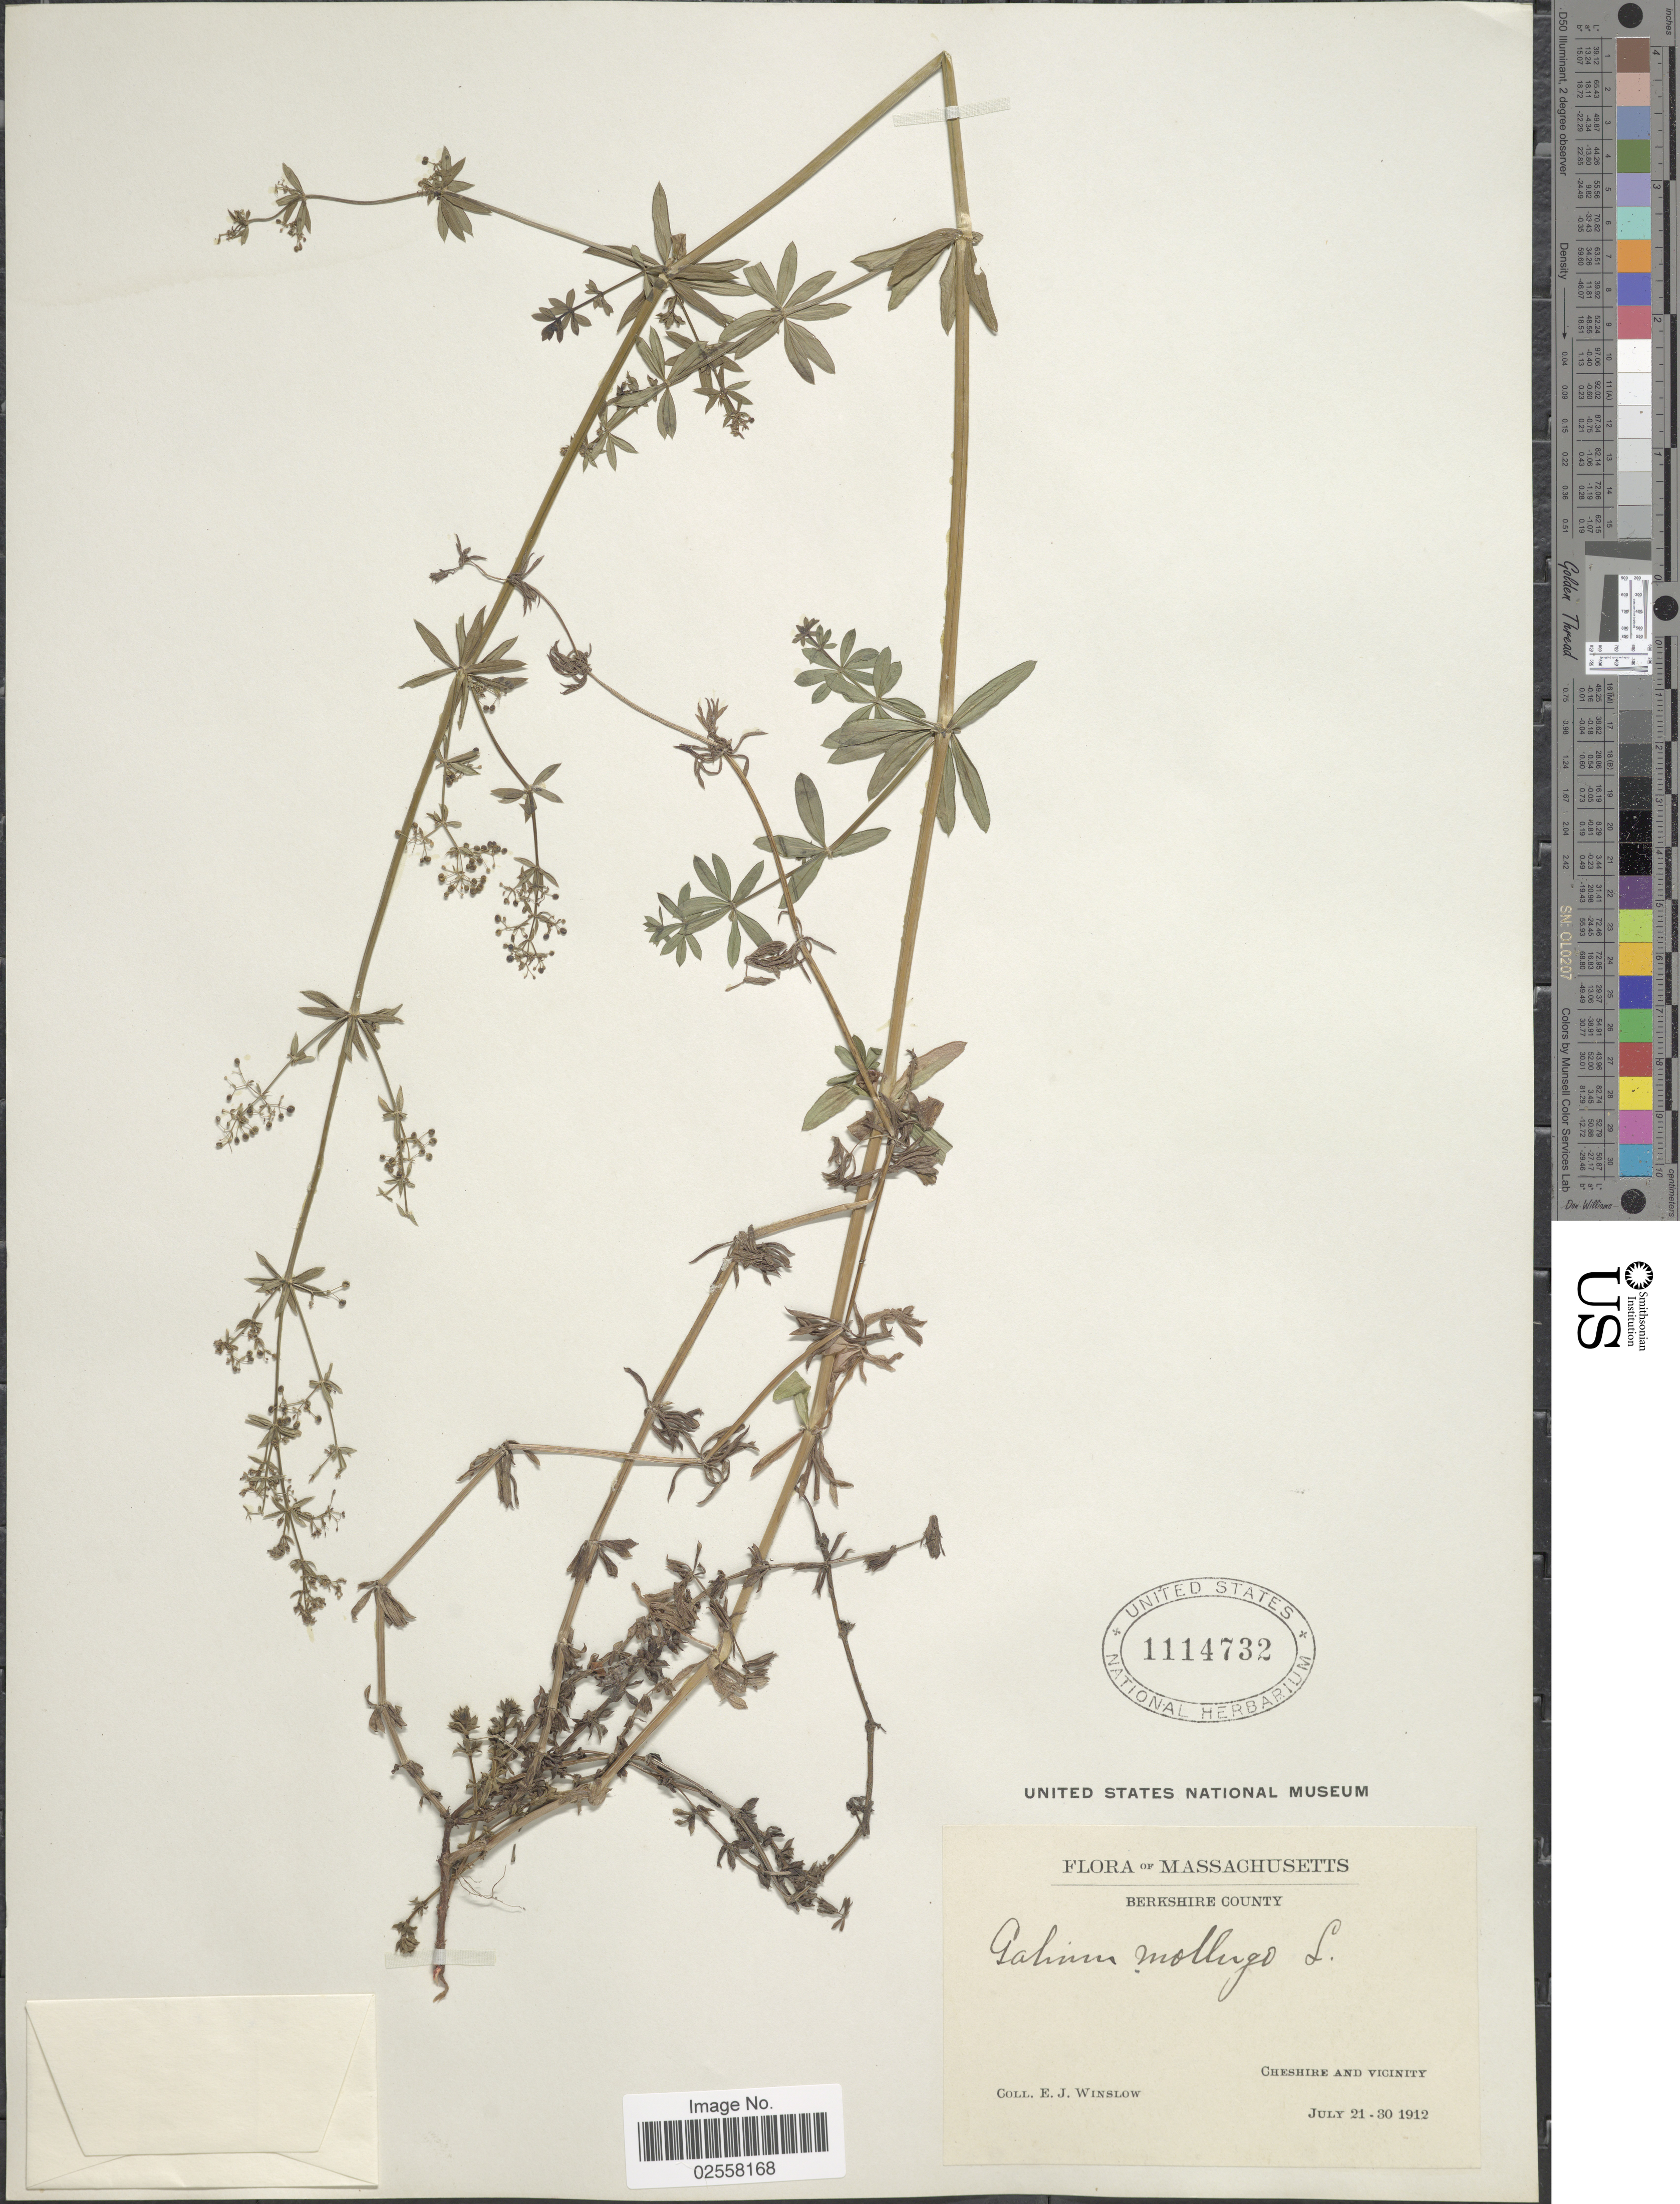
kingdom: Plantae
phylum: Tracheophyta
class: Magnoliopsida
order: Gentianales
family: Rubiaceae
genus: Galium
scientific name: Galium mollugo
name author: L.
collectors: E. Winslow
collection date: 1912-07-21/1912-07-30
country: United States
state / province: Massachusetts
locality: Berkshire County, Cheshire and Vicinity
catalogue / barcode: US 1114732